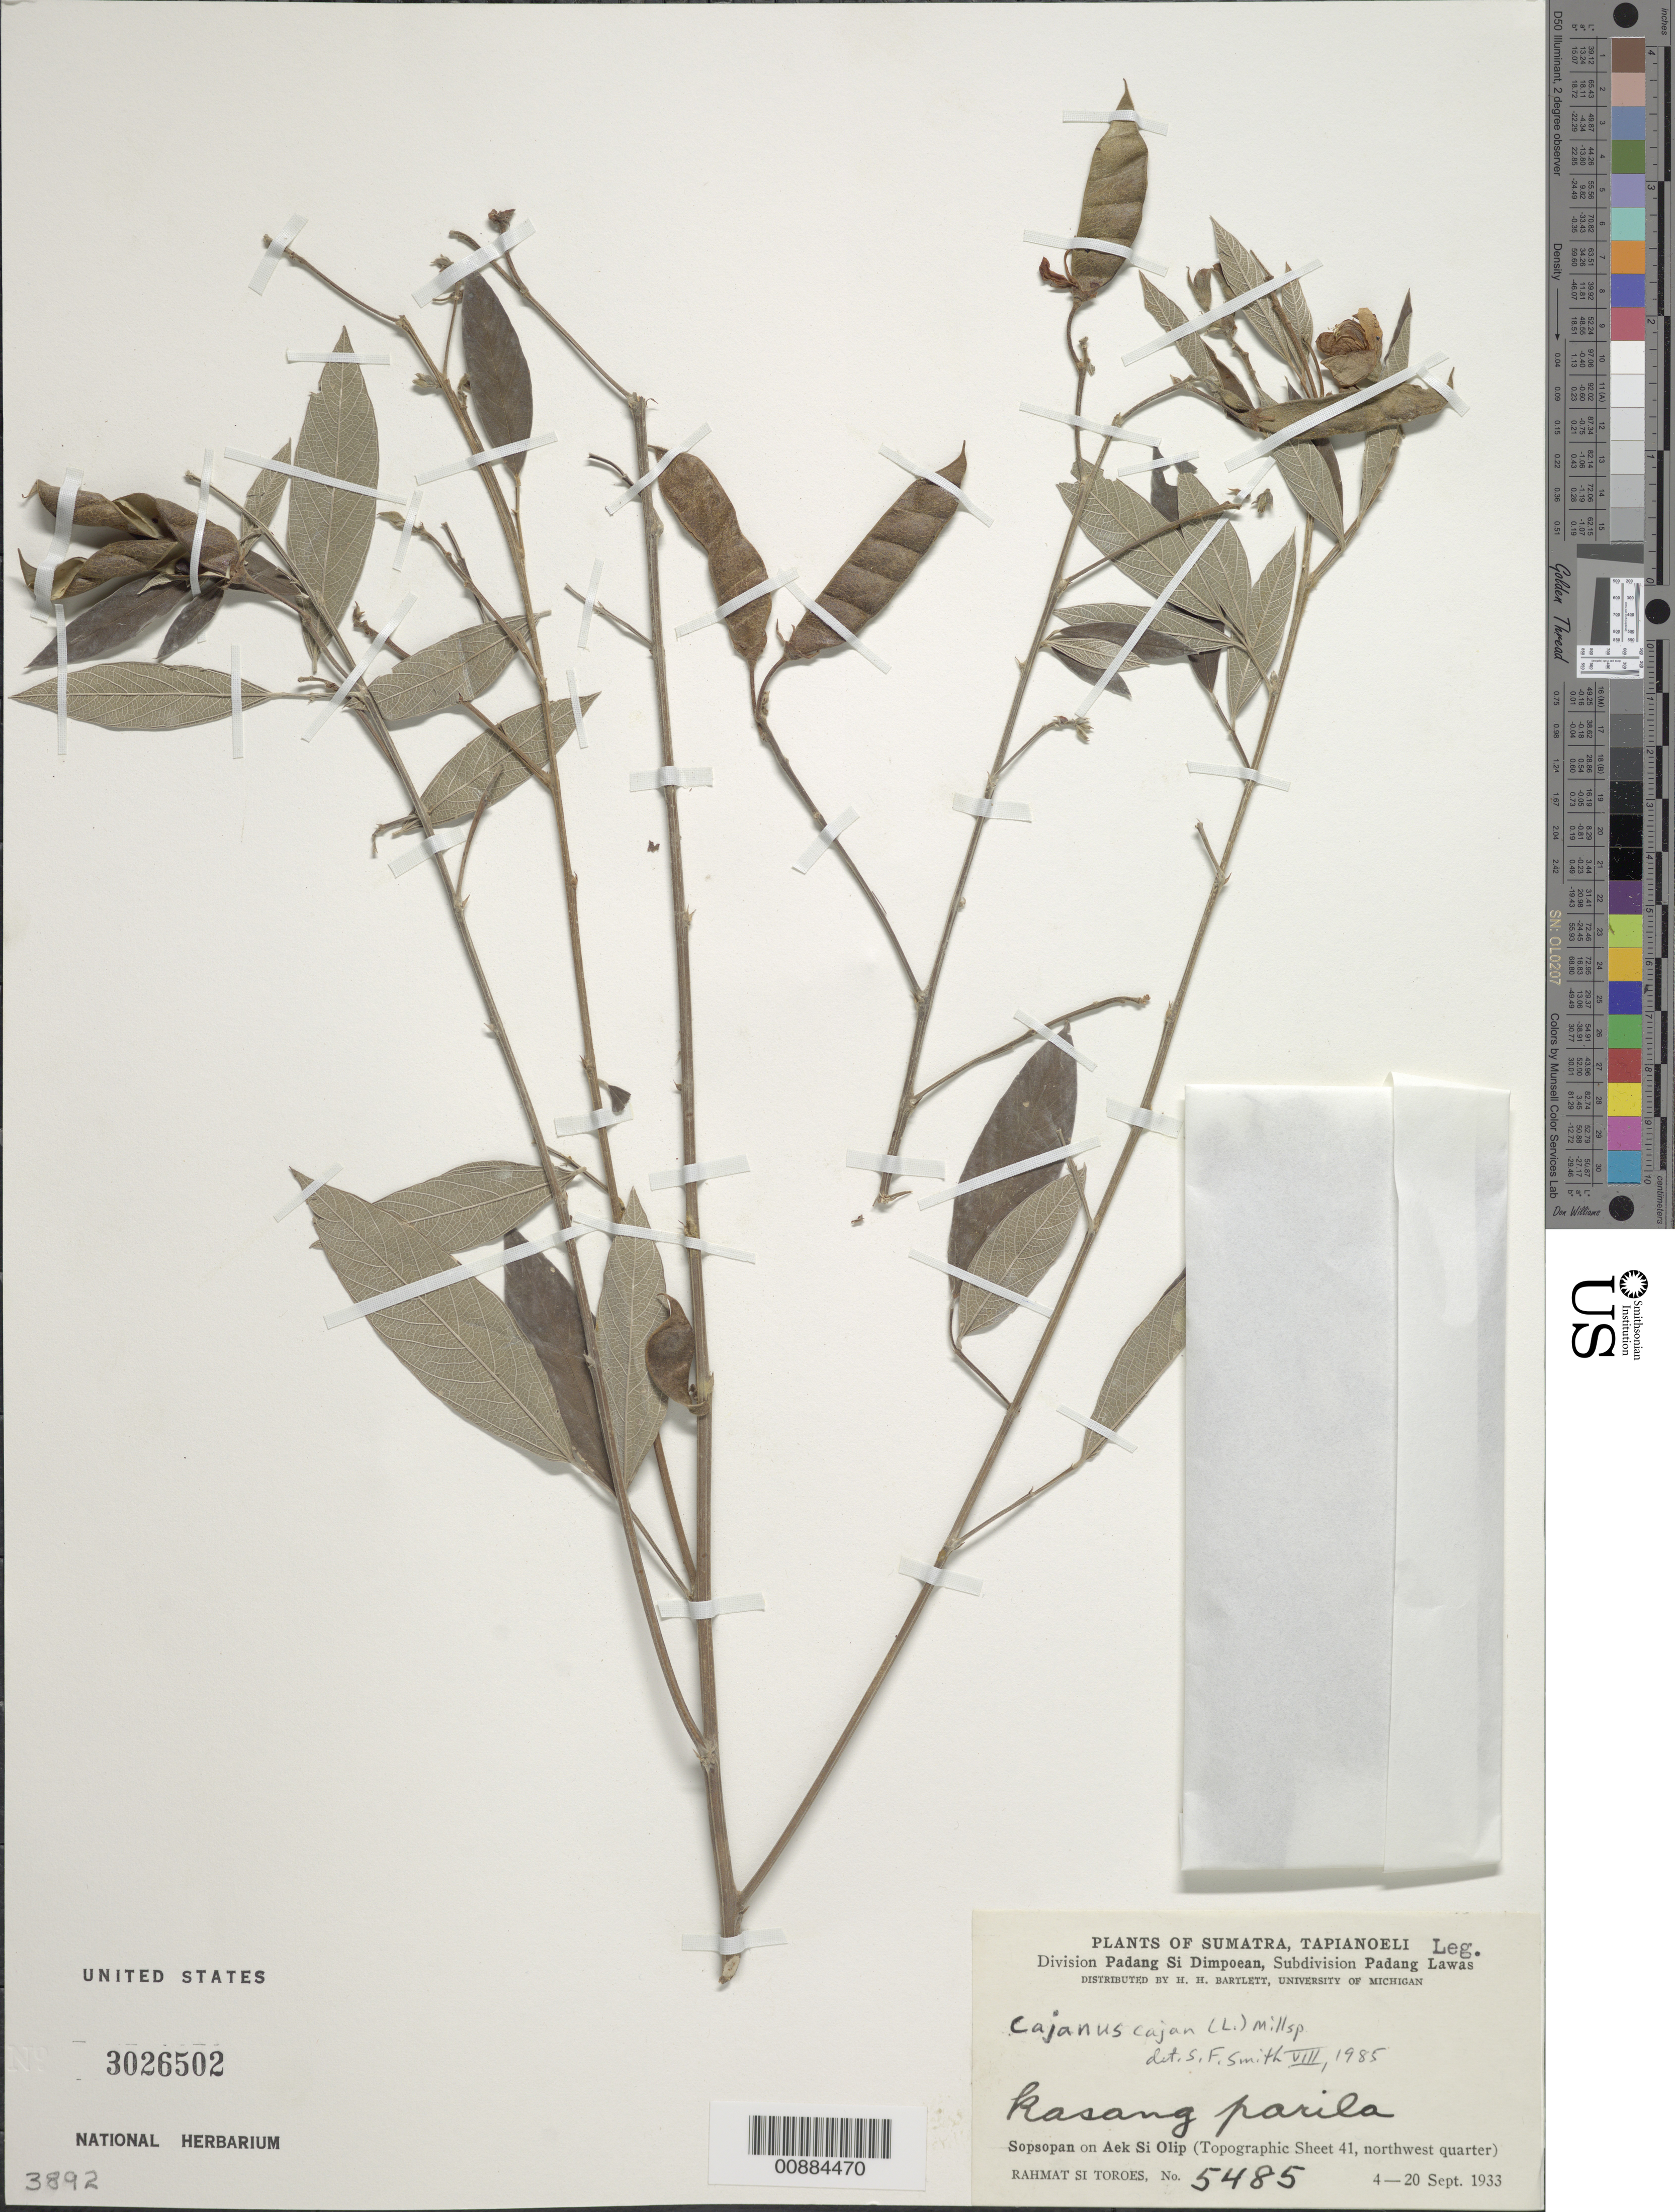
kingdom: Plantae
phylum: Tracheophyta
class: Magnoliopsida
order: Fabales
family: Fabaceae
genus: Cajanus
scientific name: Cajanus cajan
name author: (L.) Huth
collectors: Rahmat Si Boeea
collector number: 5485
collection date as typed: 04 Sep 1933 to 20 Sep 1933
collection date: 1933-09-04/1933-09-20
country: Indonesia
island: Sumatra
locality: Sopsopan on Aek Si Olip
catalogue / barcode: US 3026502